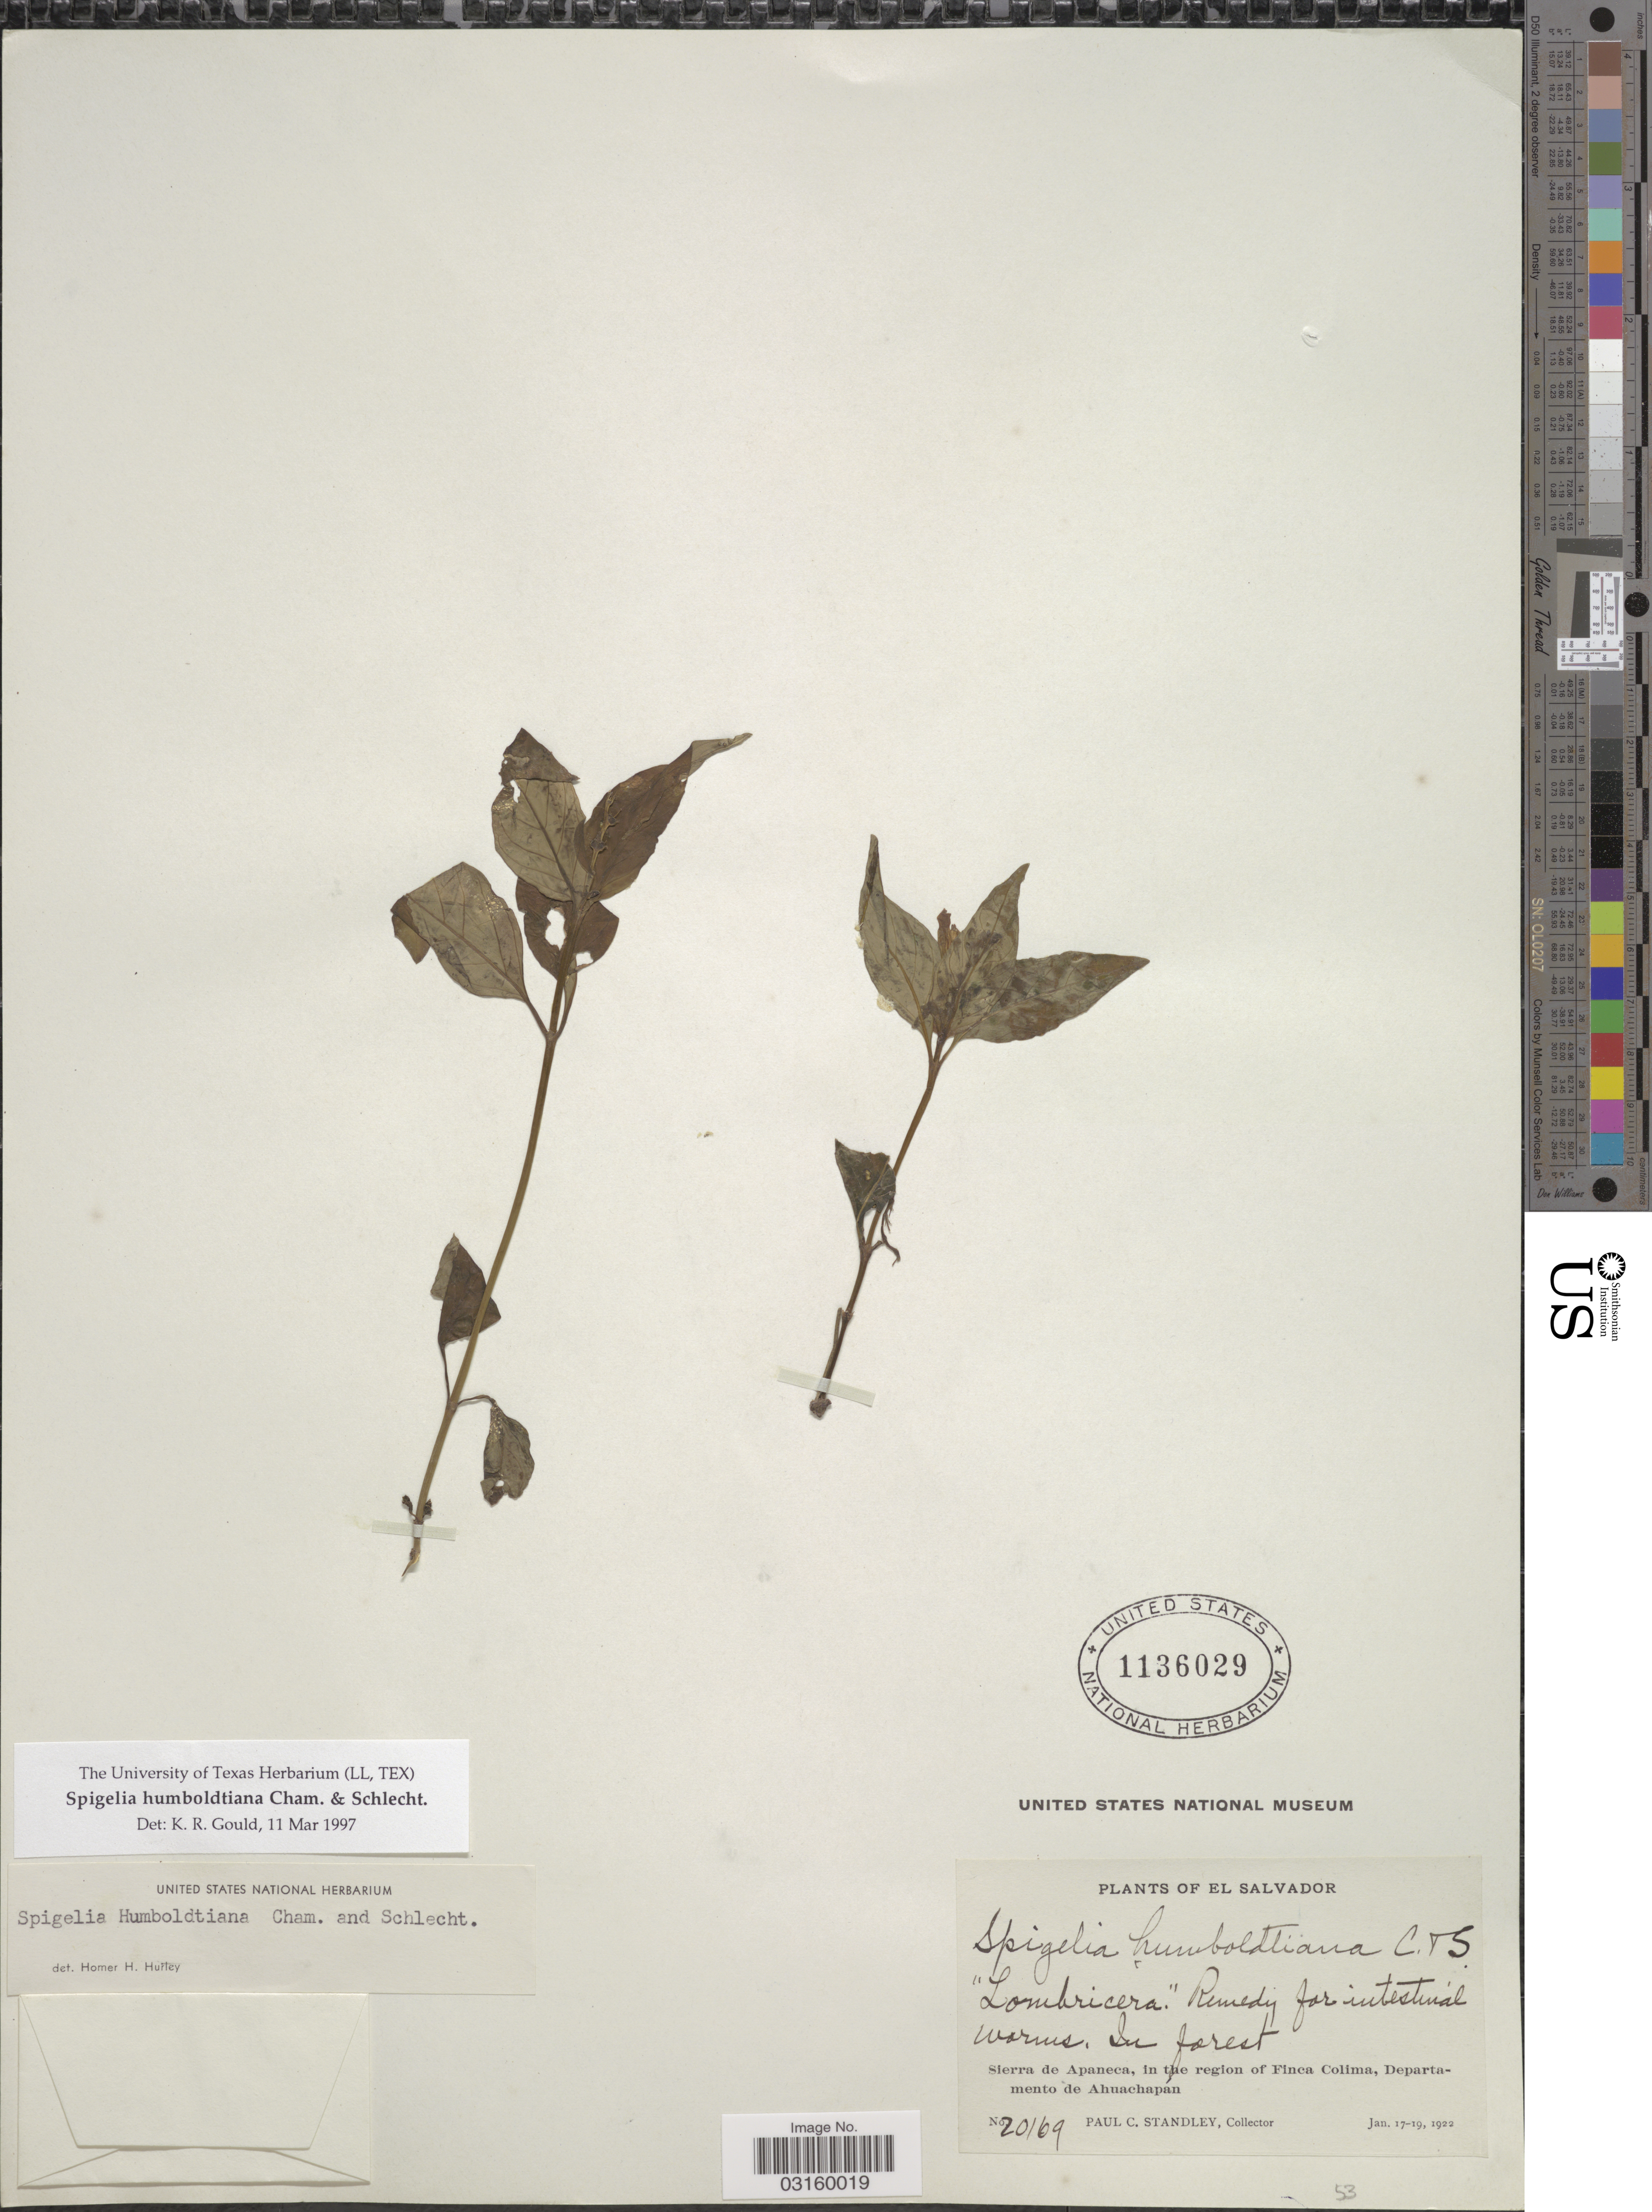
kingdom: Plantae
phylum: Tracheophyta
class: Magnoliopsida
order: Gentianales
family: Loganiaceae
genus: Spigelia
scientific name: Spigelia humboldtiana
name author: Cham. & Schltdl.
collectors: P. C. Standley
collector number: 20169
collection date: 1922-01-17/1922-01-19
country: El Salvador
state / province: Ahuachapan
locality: Sierra de Apaneca, in the region of Finca Colima, Departamento de Ahuachapan.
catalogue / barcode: US 1136029